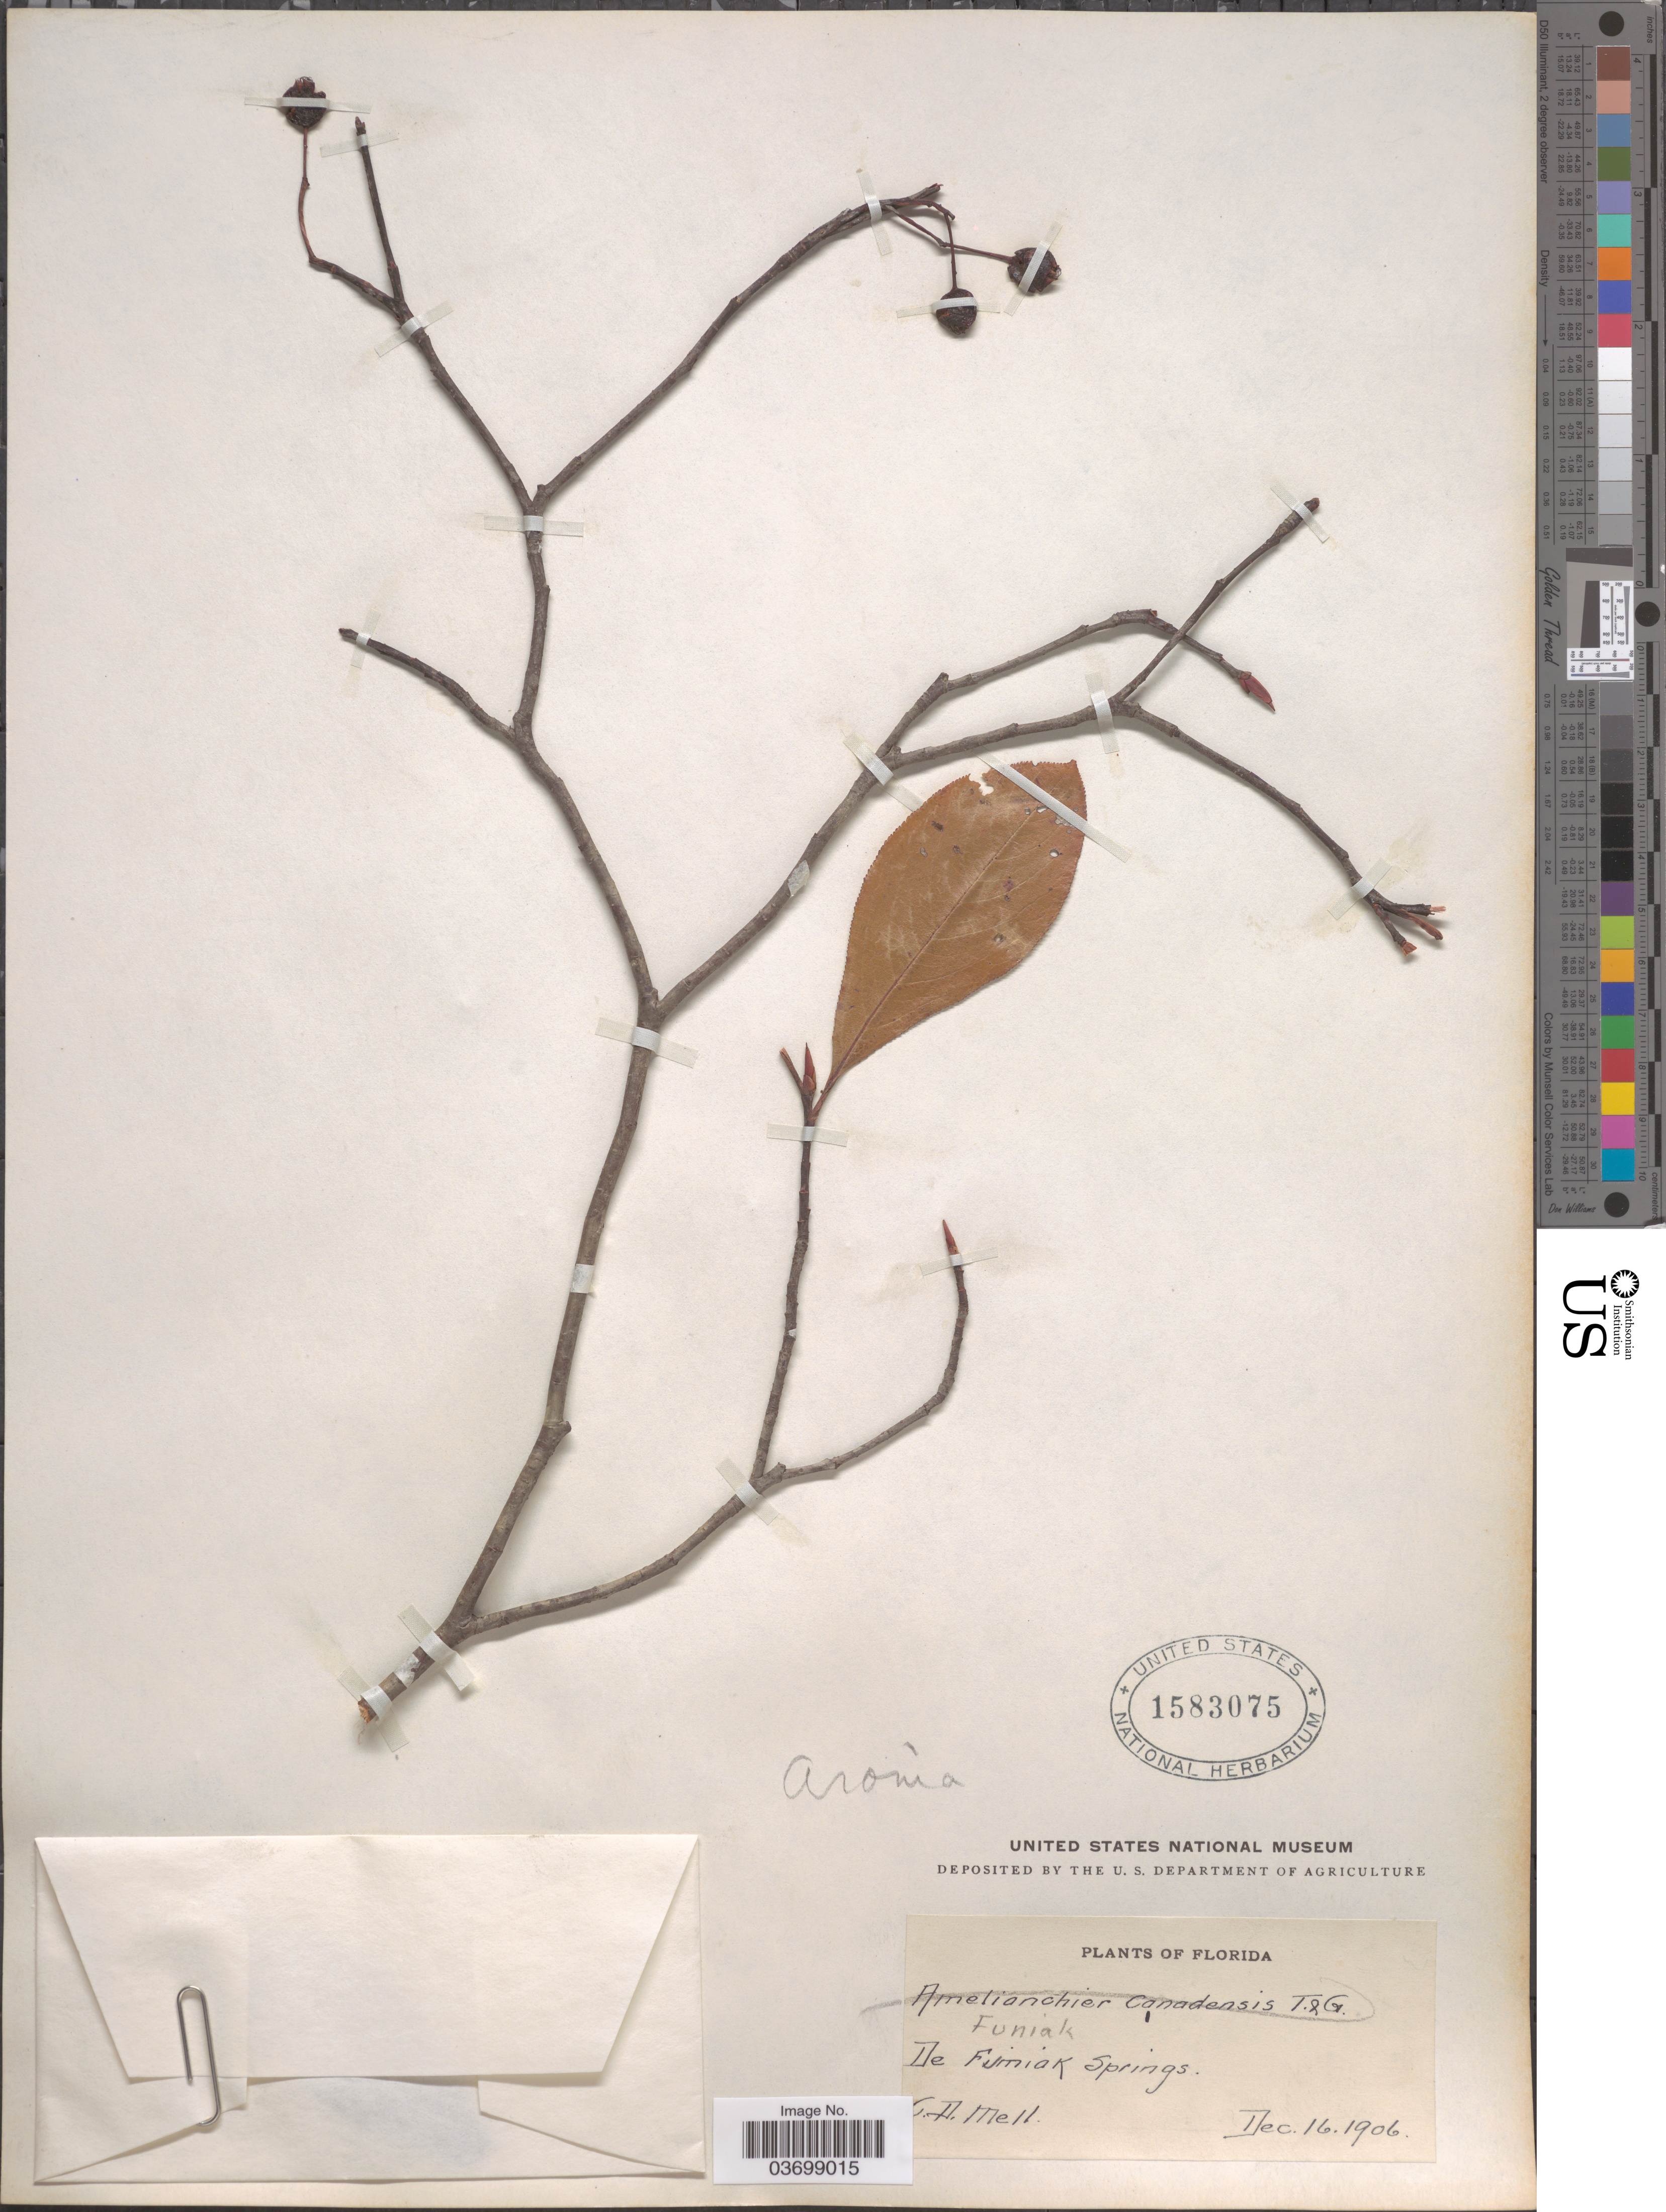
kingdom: Plantae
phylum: Tracheophyta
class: Magnoliopsida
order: Rosales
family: Rosaceae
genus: Aronia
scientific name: Aronia sp.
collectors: C. D. Mell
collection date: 1906-12-16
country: United States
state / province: Florida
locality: De Funiak Springs.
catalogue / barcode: US 1583075